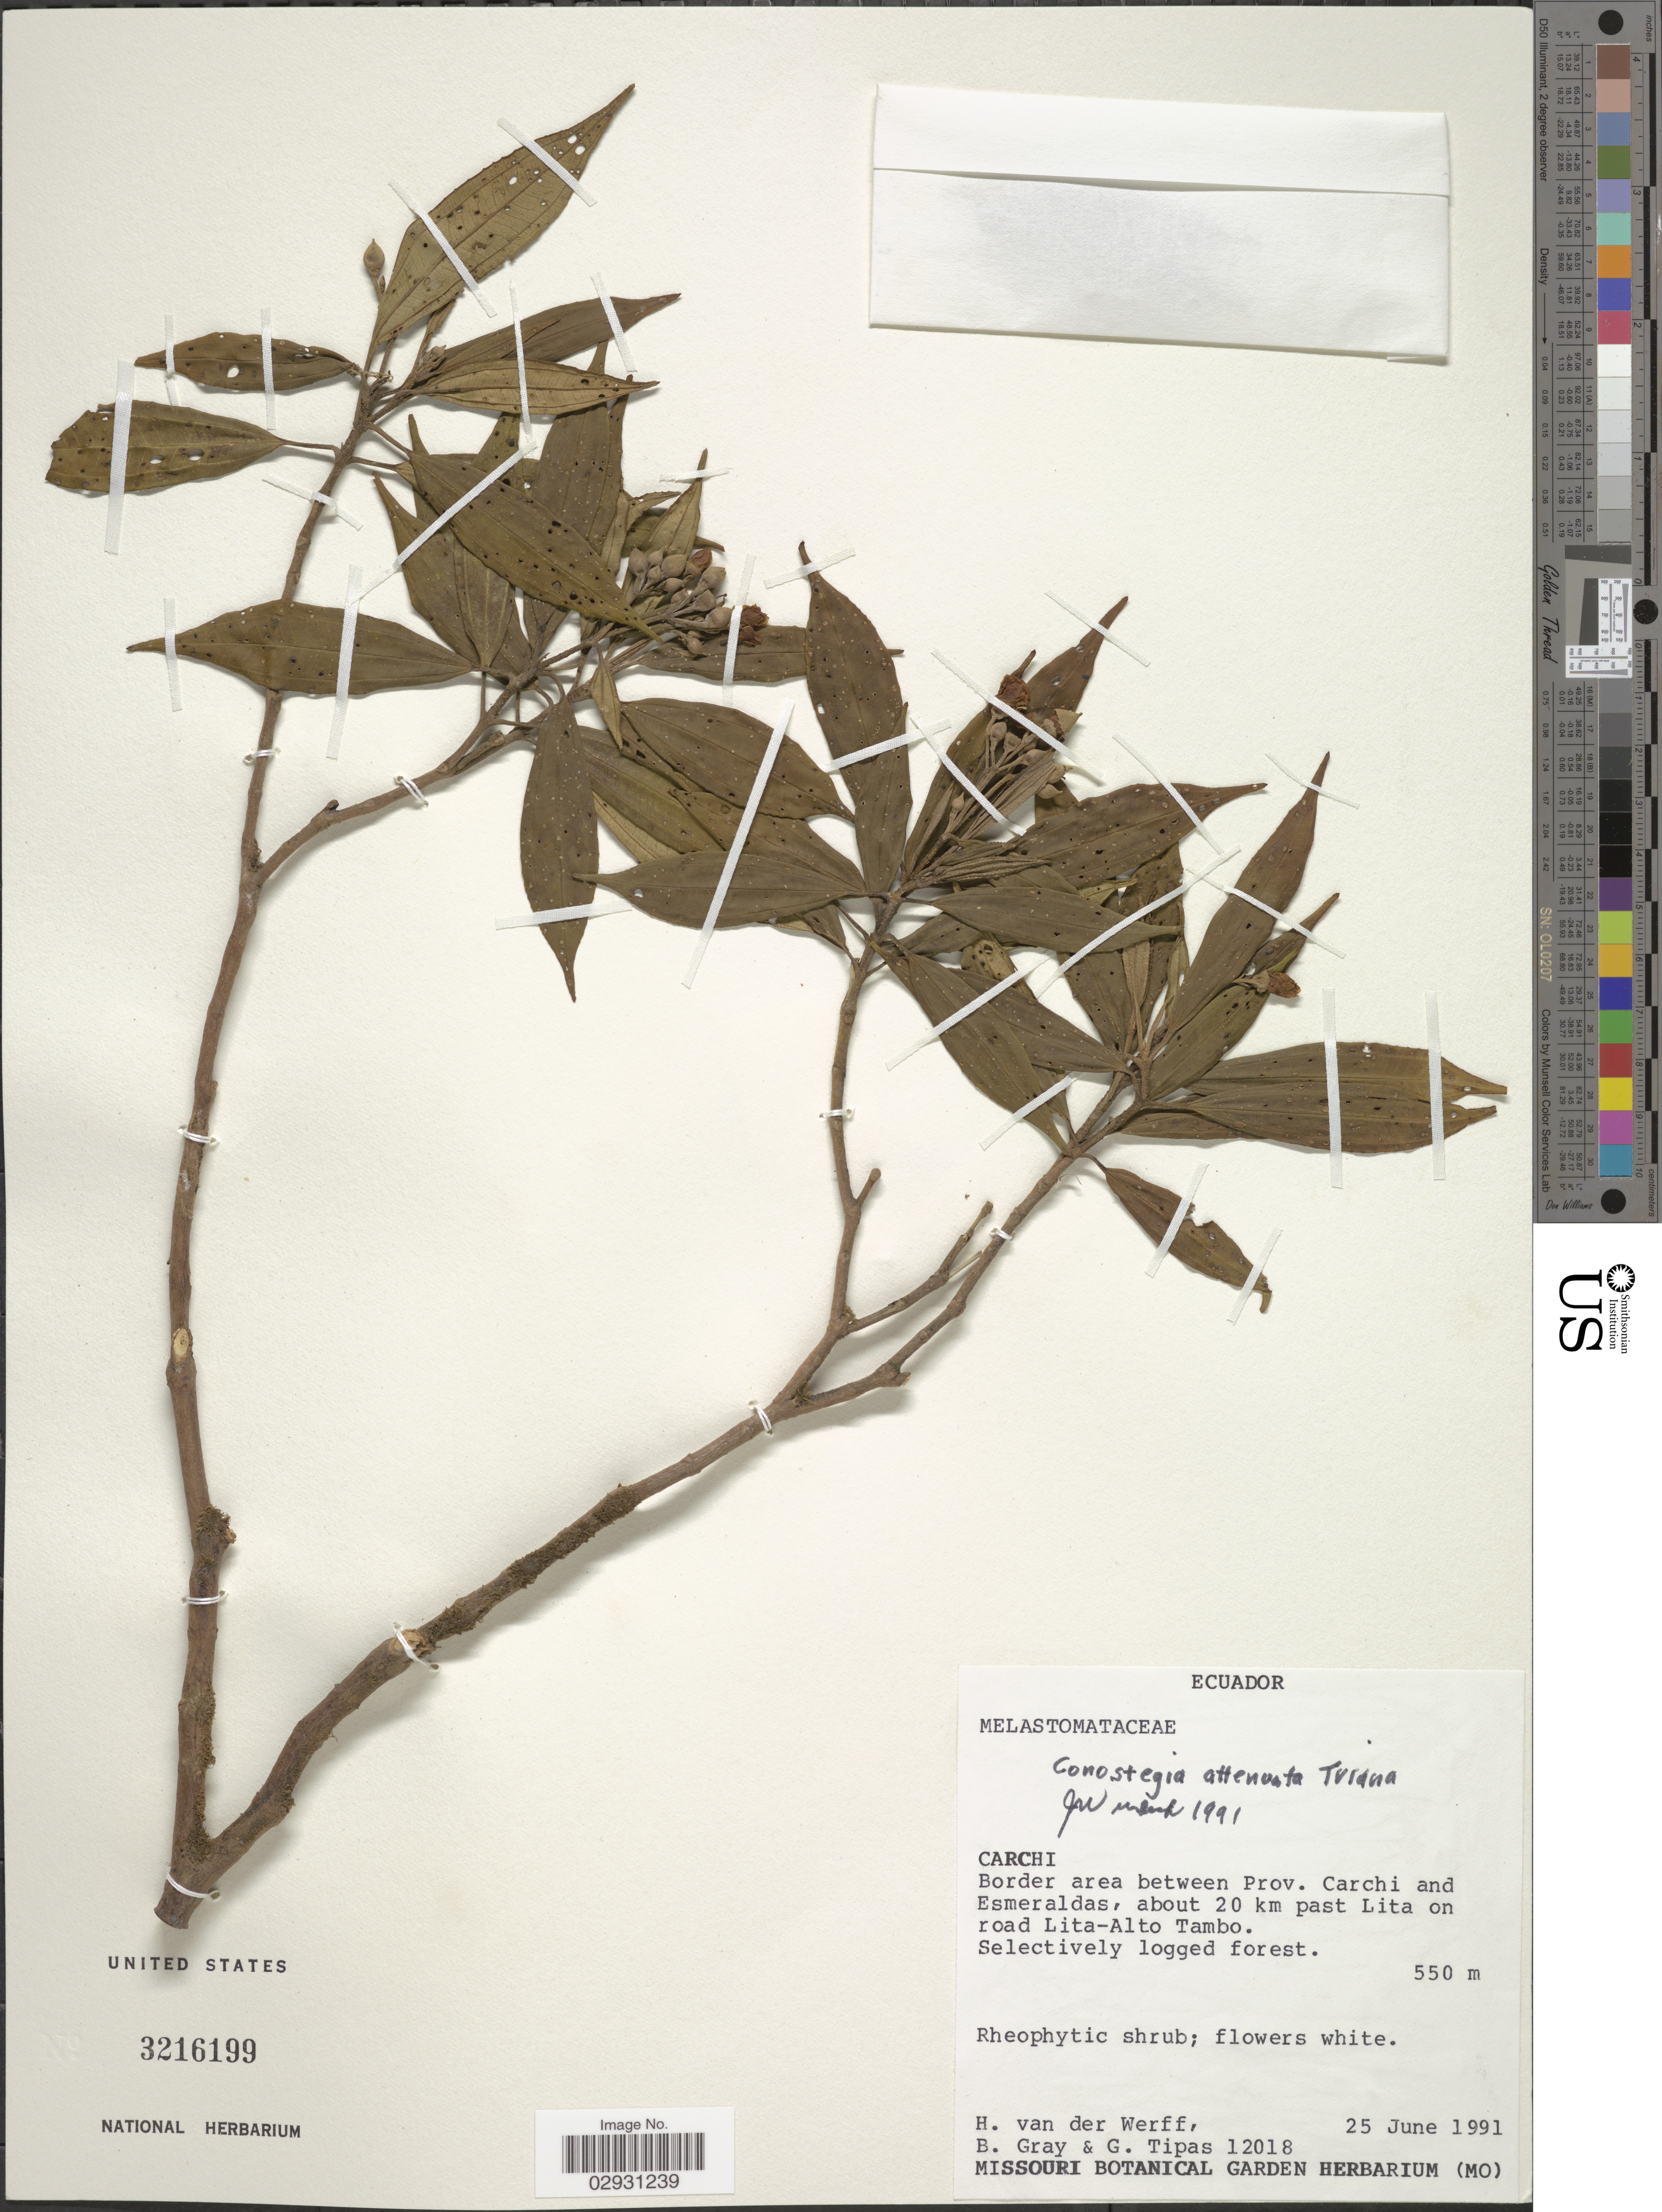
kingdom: Plantae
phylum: Tracheophyta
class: Magnoliopsida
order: Myrtales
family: Melastomataceae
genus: Conostegia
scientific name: Conostegia attenuata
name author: Triana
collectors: H. van der Werff, B. Gray & G. Tipas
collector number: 12018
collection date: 1991-06-25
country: Ecuador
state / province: Carchi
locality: Border area between Prov. Carchi and Esmeraldas, about 20 km past Lita on road Lita-Alto Tambo.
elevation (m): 550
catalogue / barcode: US 3216199